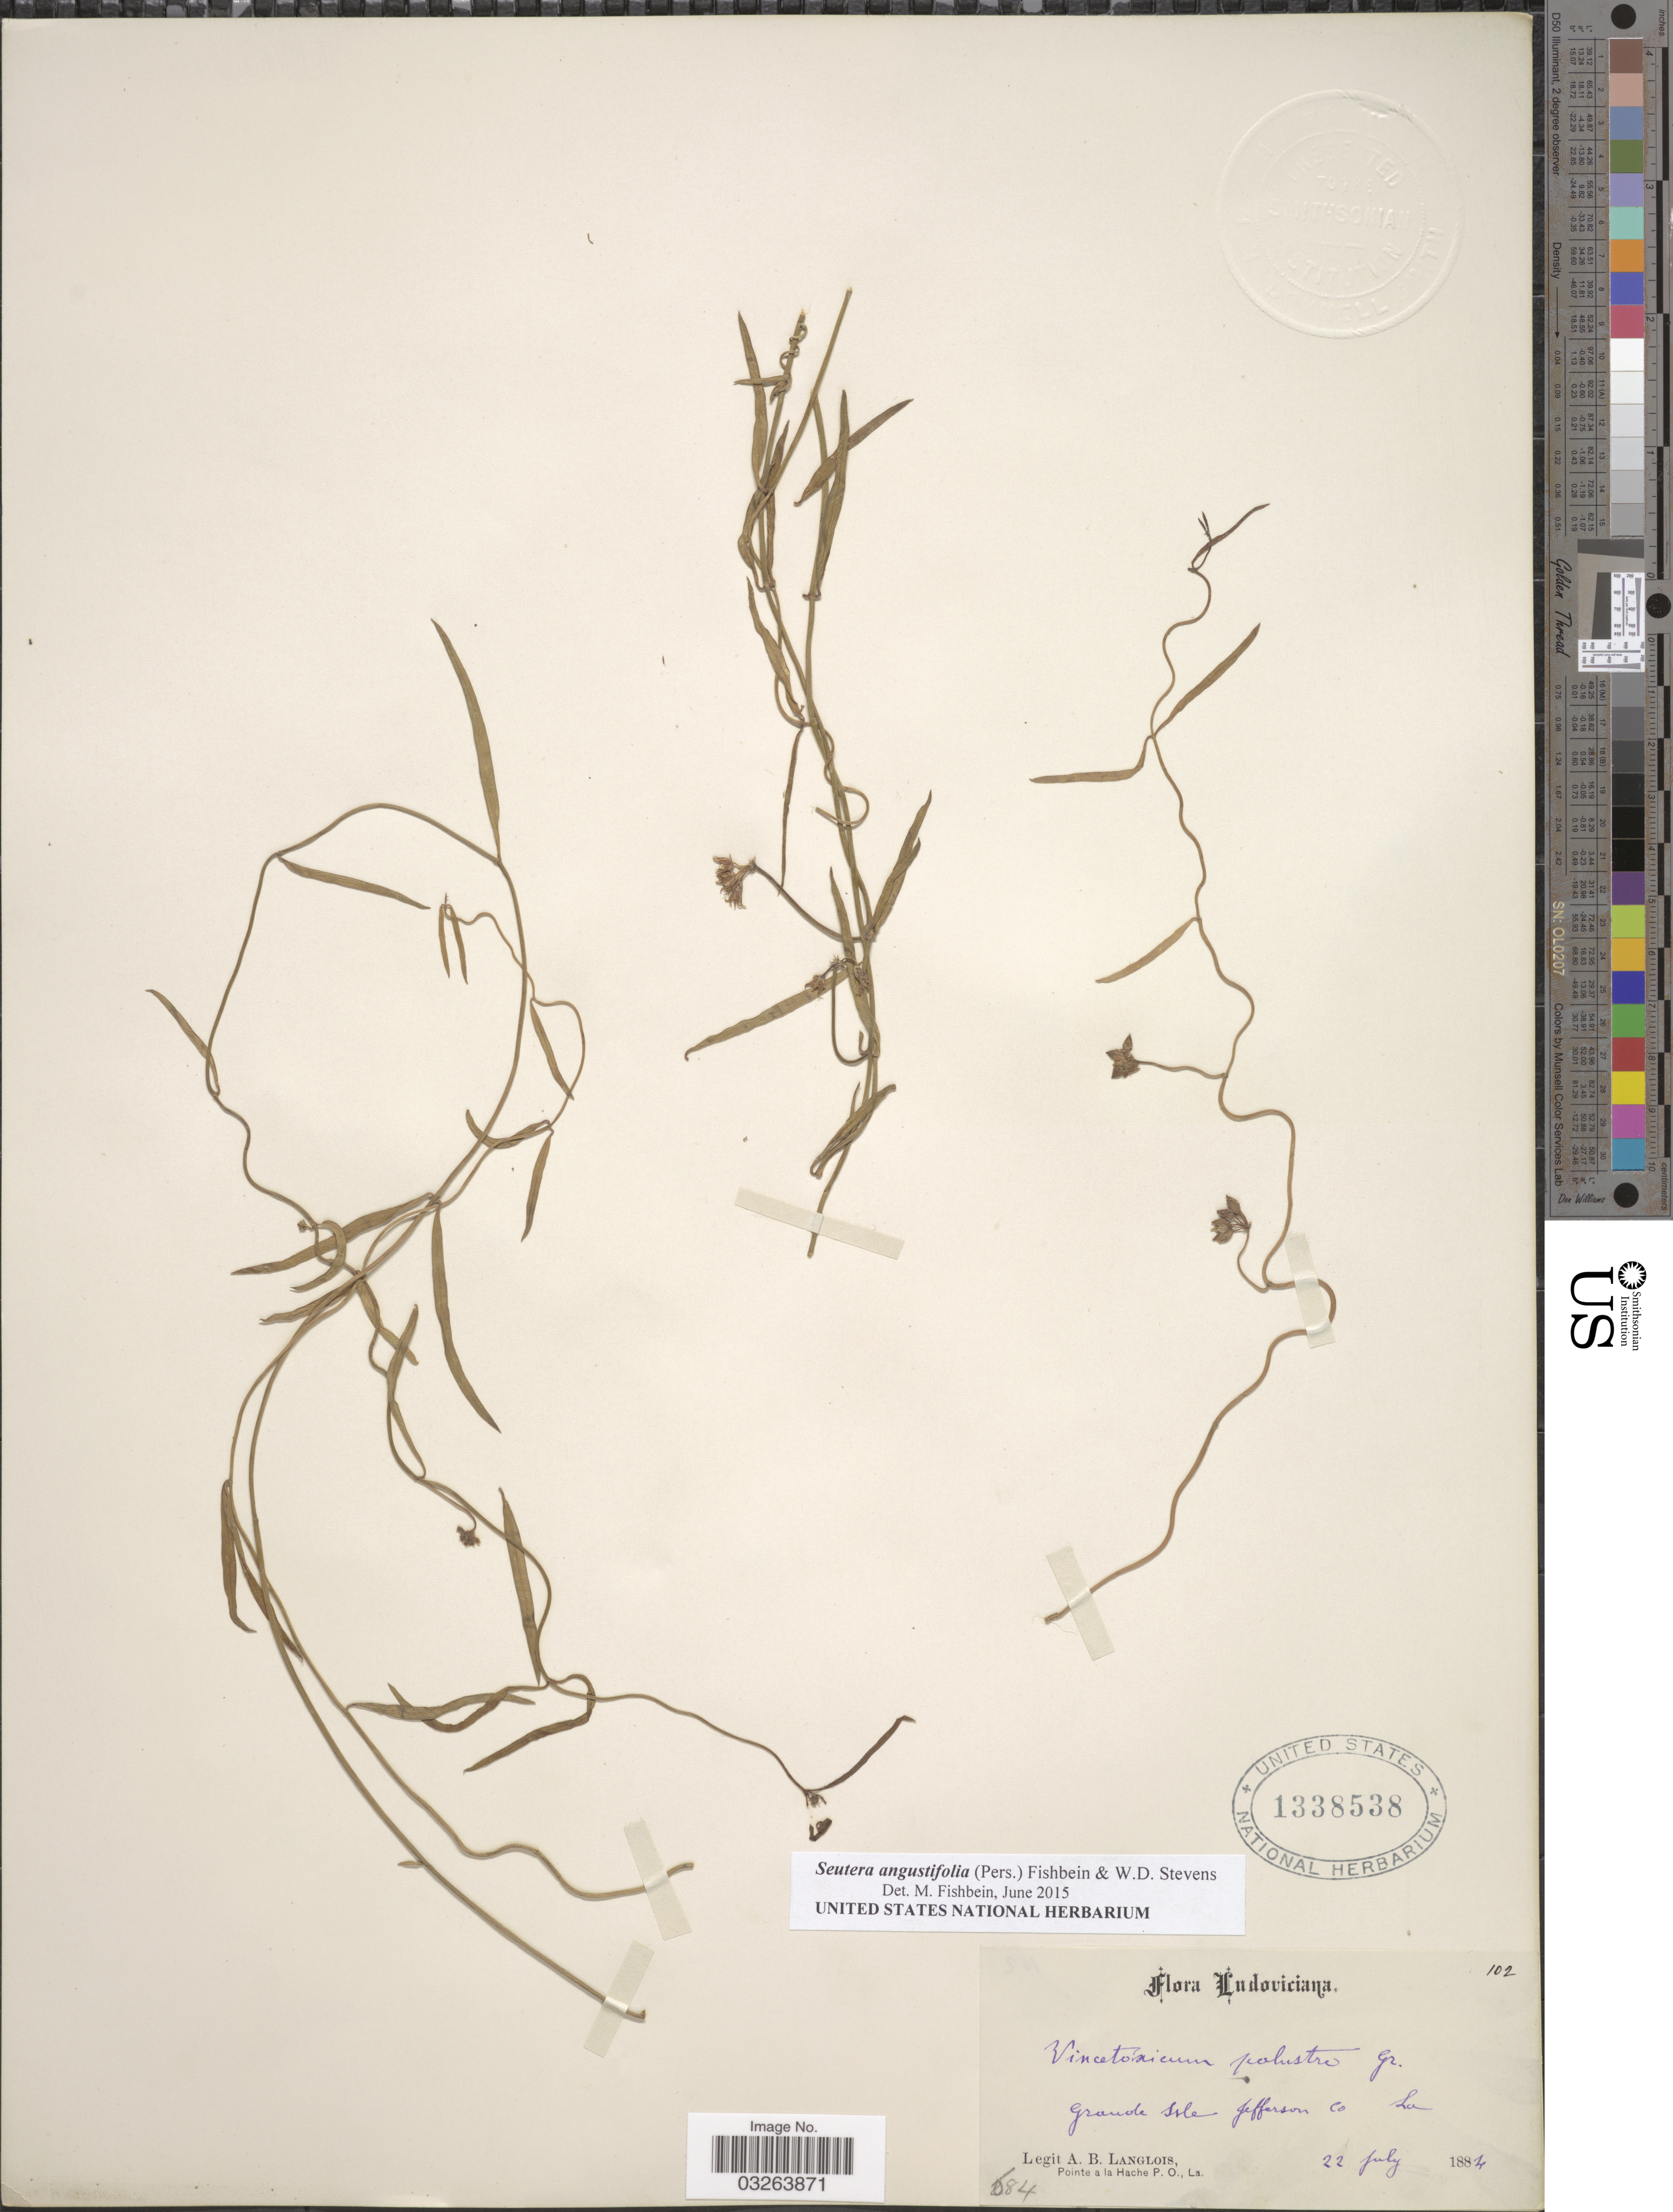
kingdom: Plantae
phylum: Tracheophyta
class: Magnoliopsida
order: Gentianales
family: Apocynaceae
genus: Seutera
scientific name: Seutera angustifolia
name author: Fishbein & W.D. Stevens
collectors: A. Langlois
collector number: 102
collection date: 1884-07-22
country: United States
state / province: Louisiana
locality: Ludoviciana. Grande Isle Jefferson Co.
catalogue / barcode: US 1338538